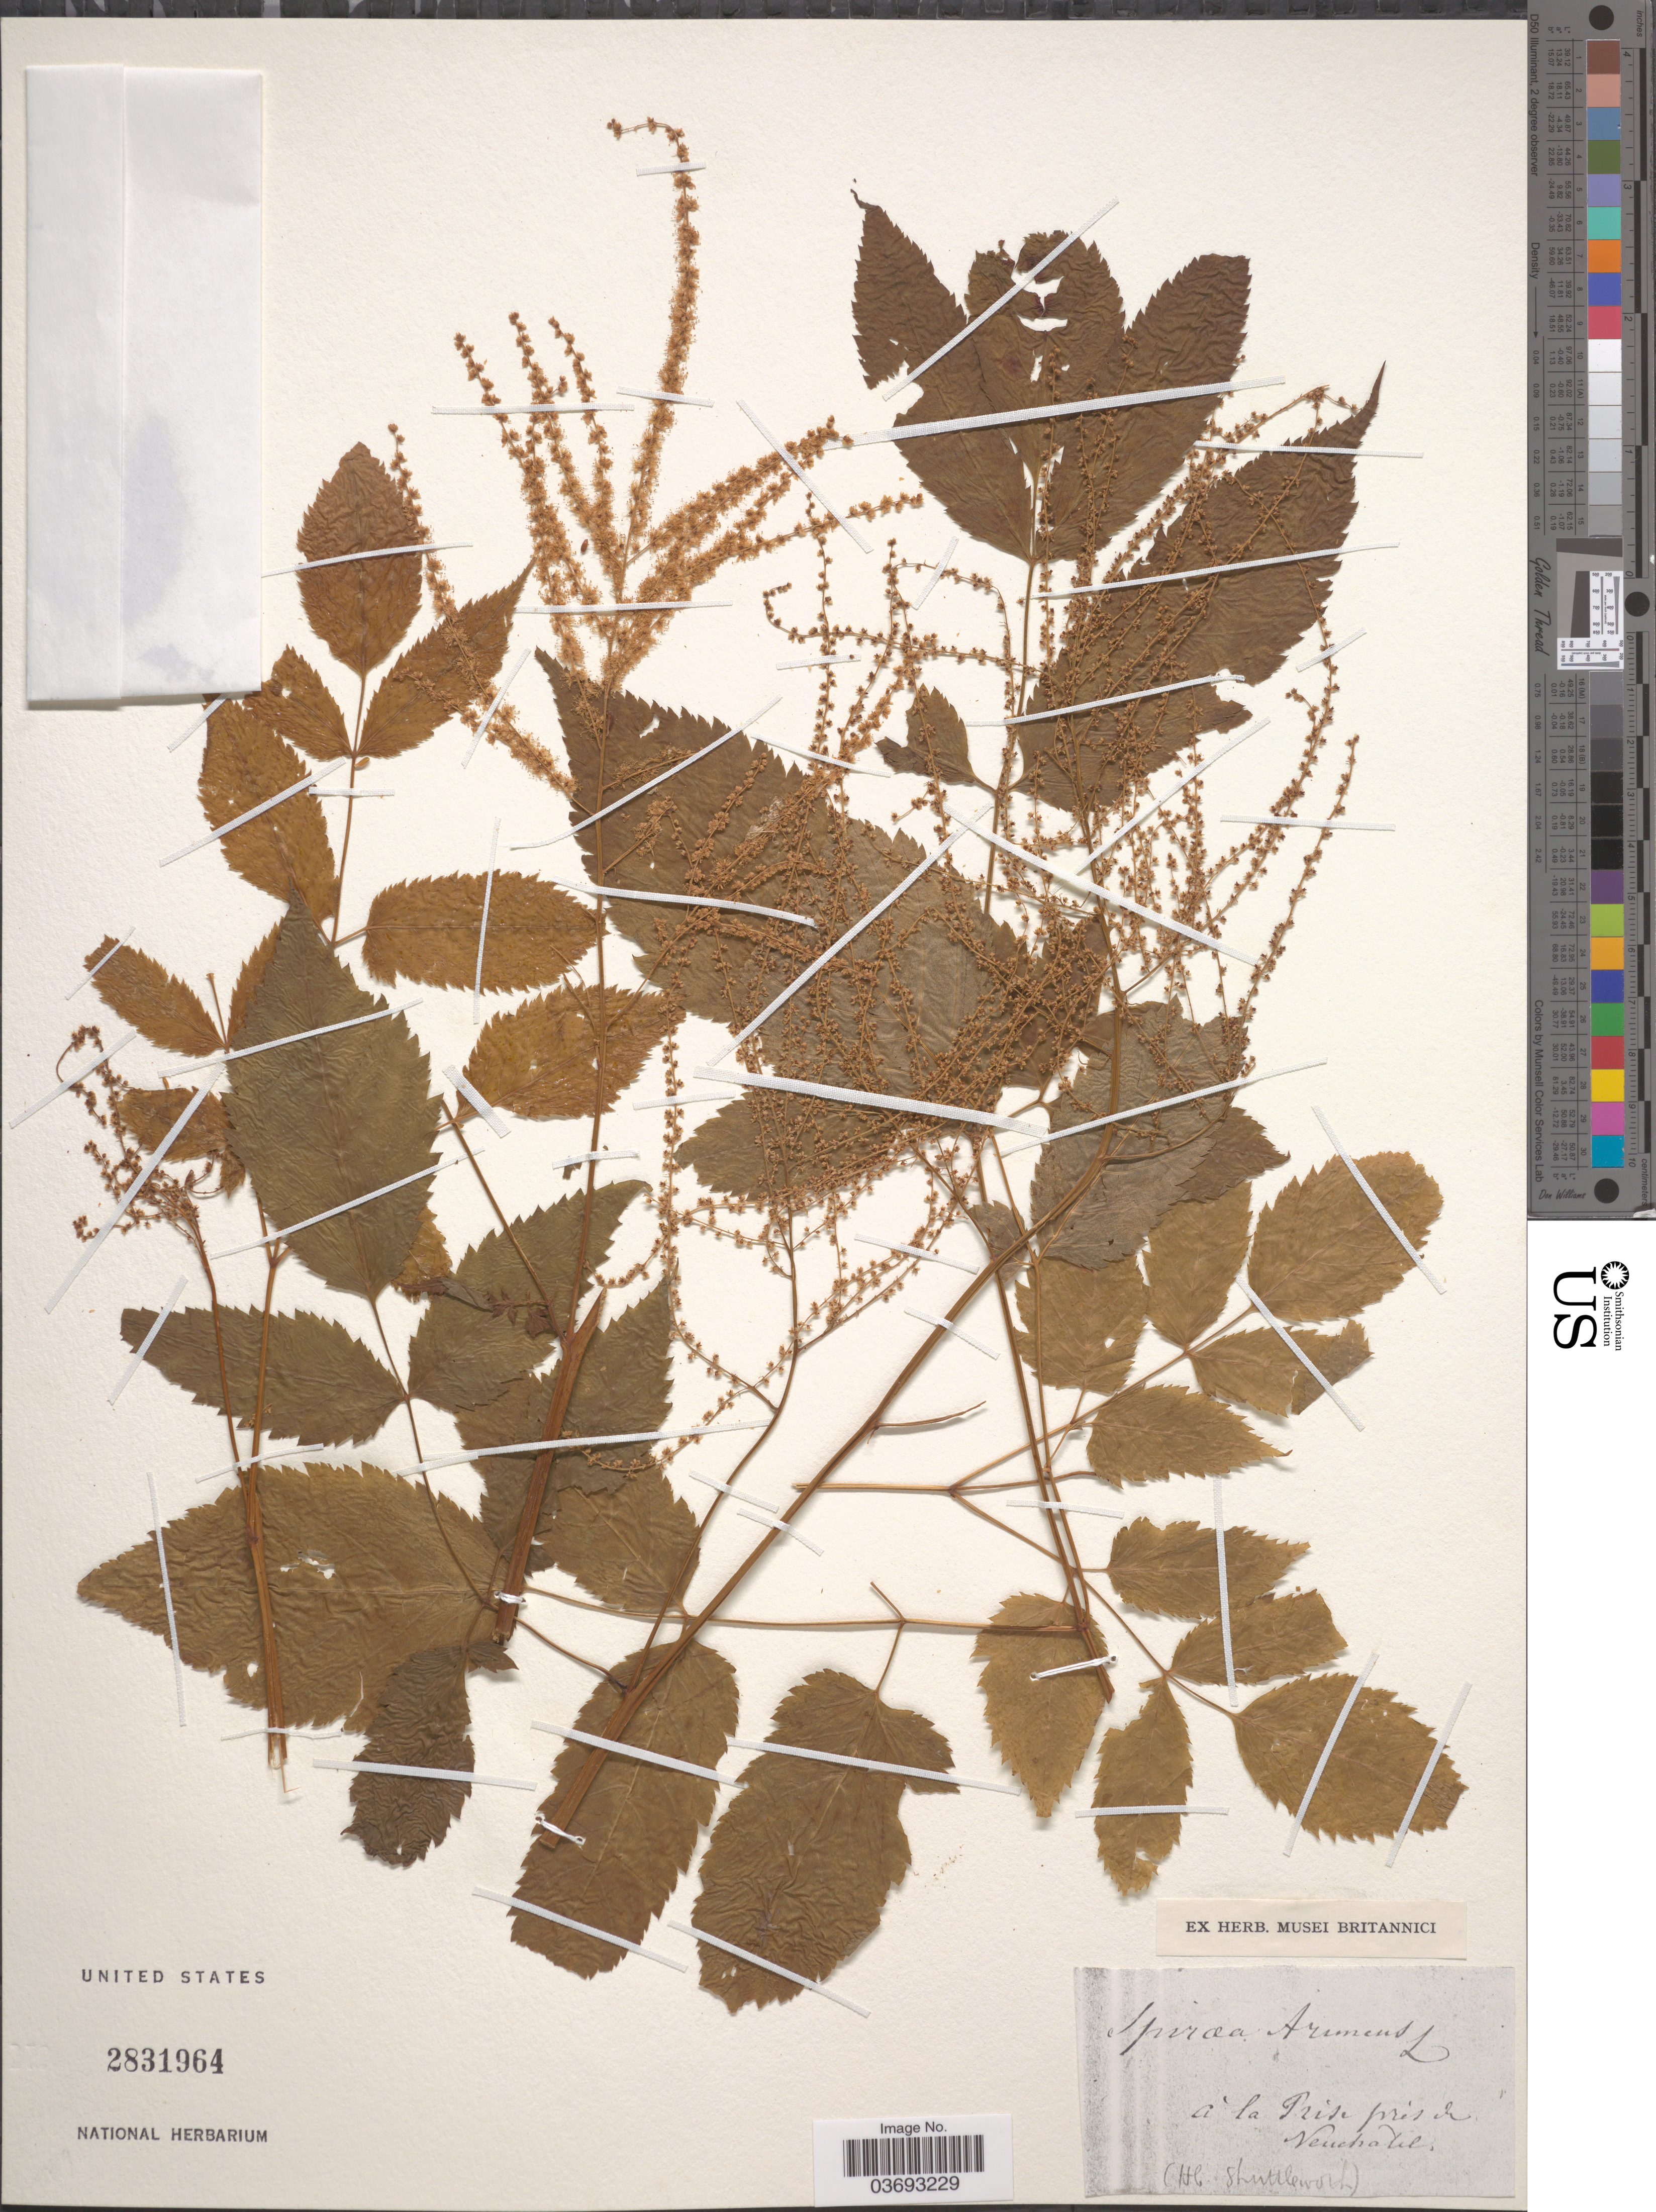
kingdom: Plantae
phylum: Tracheophyta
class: Magnoliopsida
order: Rosales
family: Rosaceae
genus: Spiraea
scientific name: Spiraea aruncus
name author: L.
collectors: H. Shuttleworth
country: Switzerland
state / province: Neuchâtel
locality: À la Prise pres Neuchatel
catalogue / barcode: US 2831964